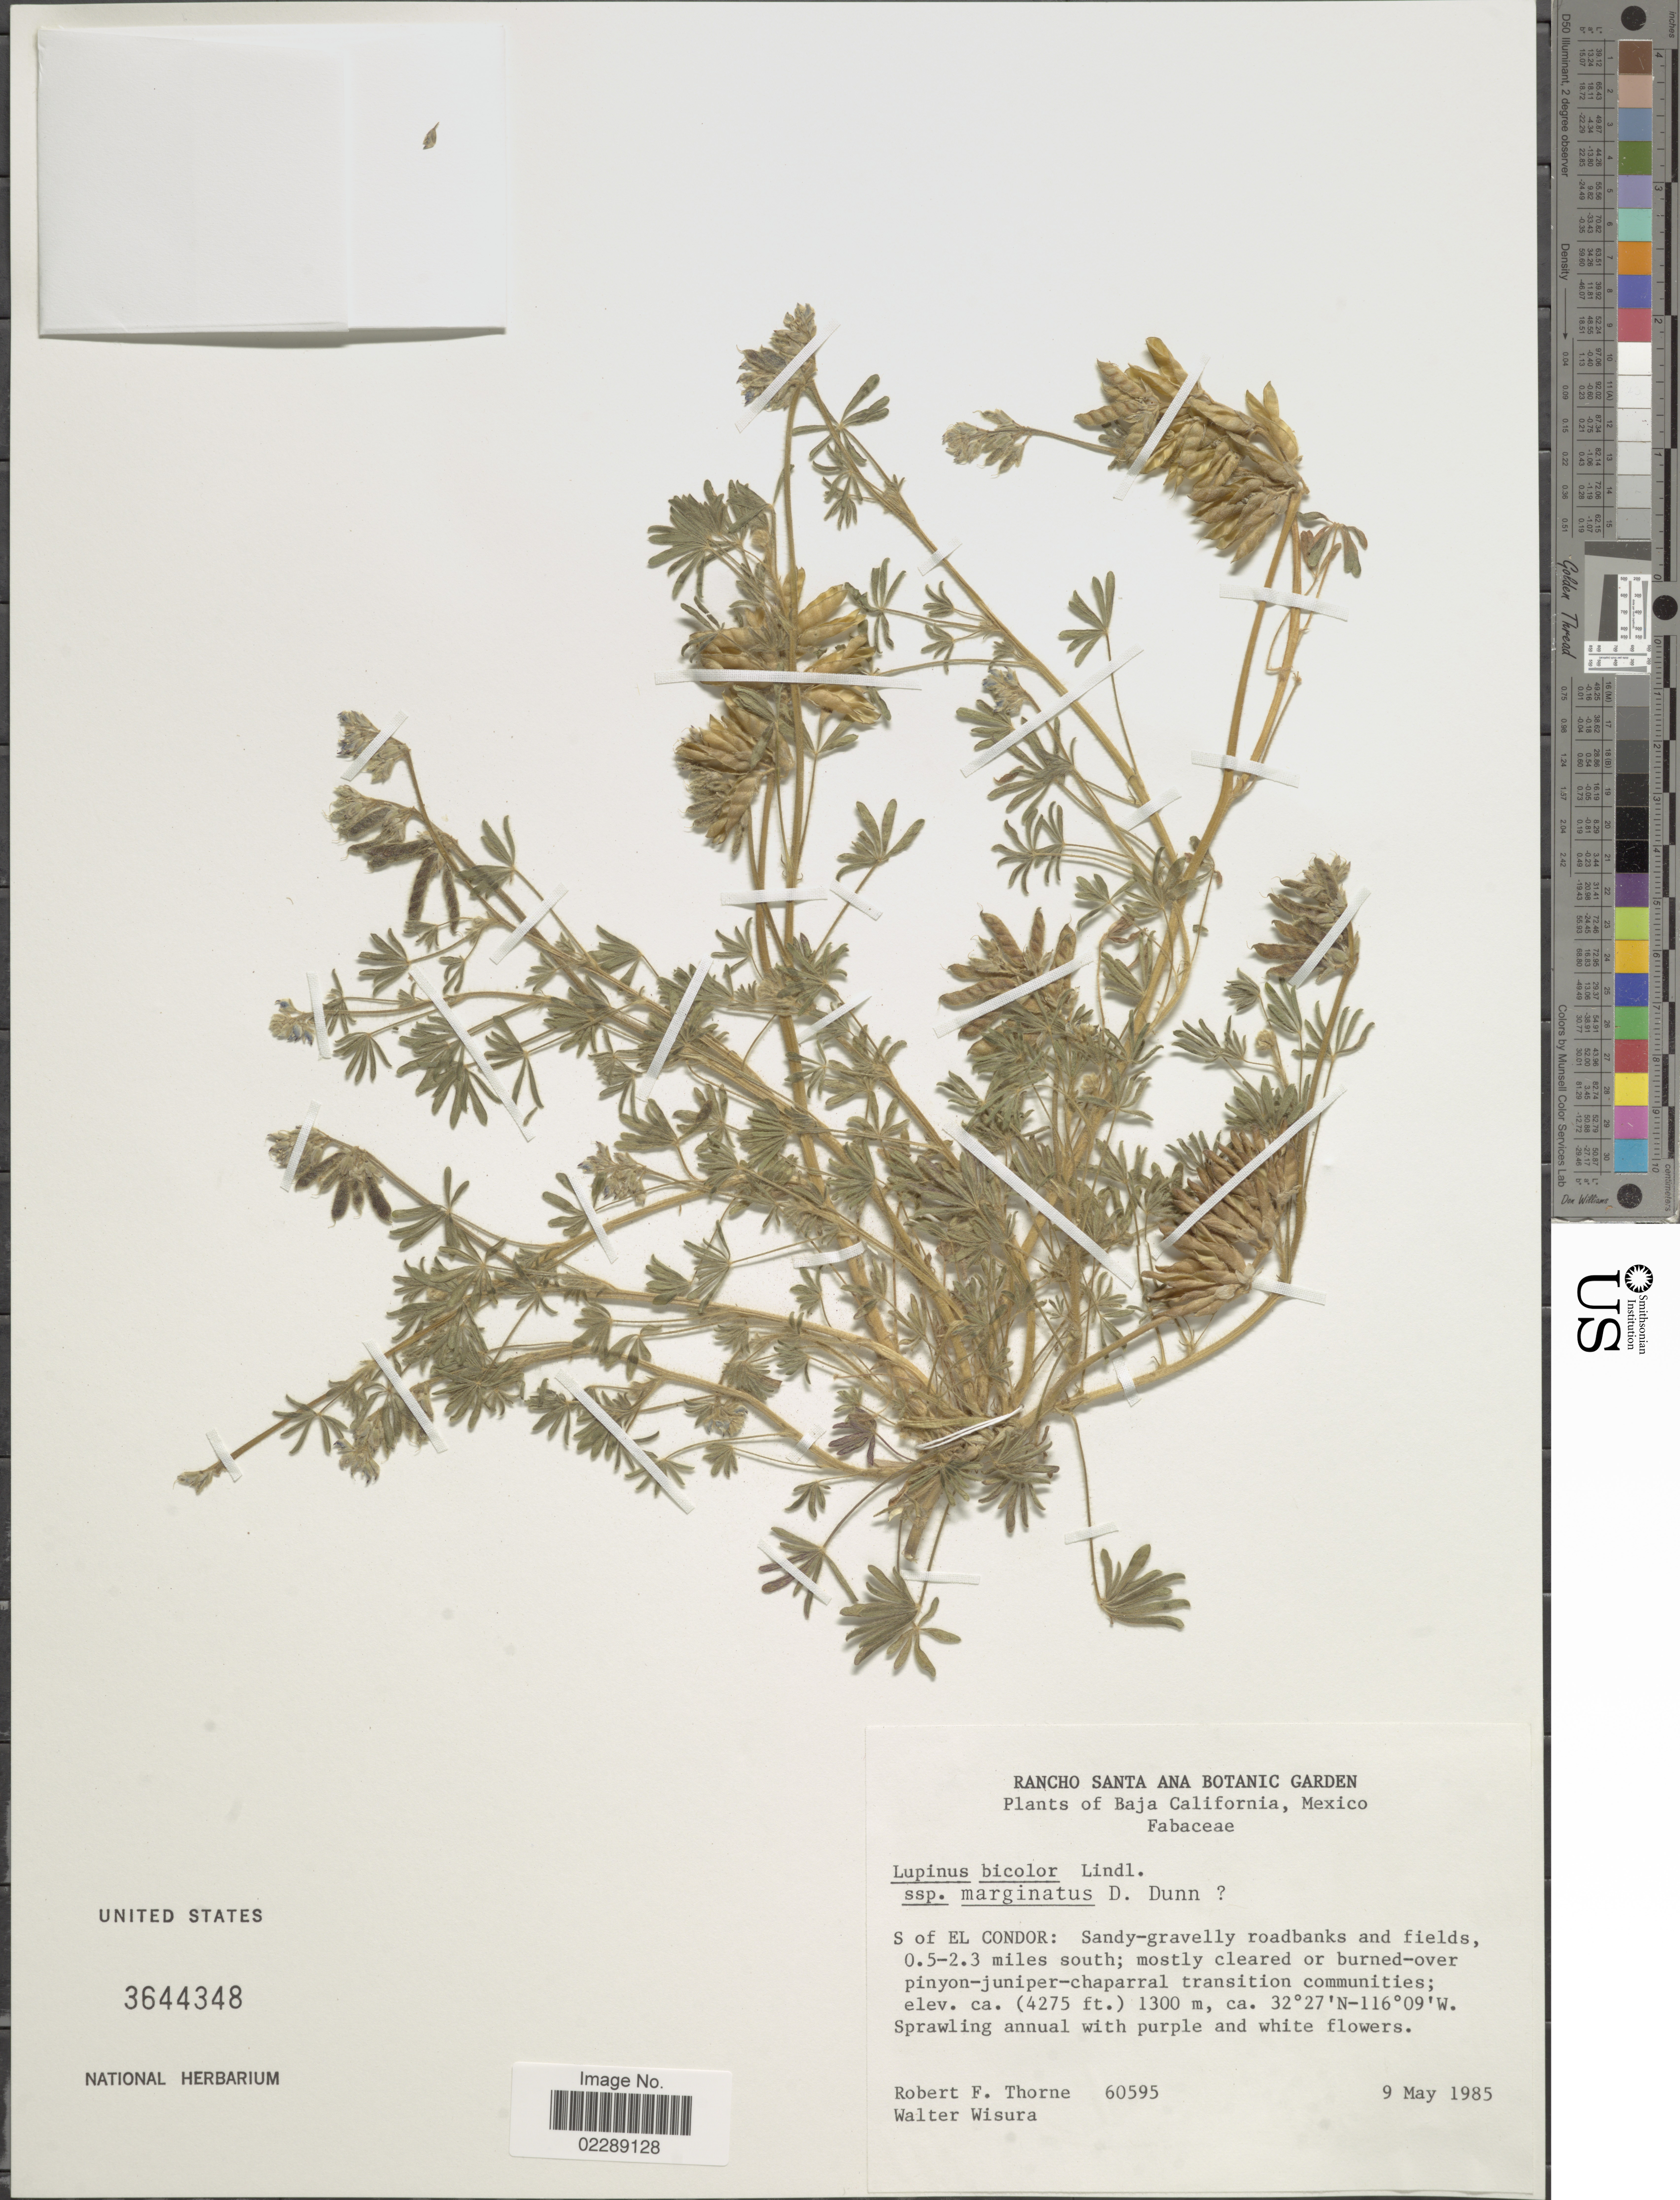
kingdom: Plantae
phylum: Tracheophyta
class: Magnoliopsida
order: Fabales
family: Fabaceae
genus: Lupinus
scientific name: Lupinus bicolor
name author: Lindl.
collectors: R. F. Thorne & W. Wisura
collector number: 60595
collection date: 1985-05-09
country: Mexico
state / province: Baja California Norte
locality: Baja California, Mexico, S of El Condor: Sandy-gravelly roadbanks and fields, 0.5-2.3 miles south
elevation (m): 1303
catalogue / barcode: US 3644348